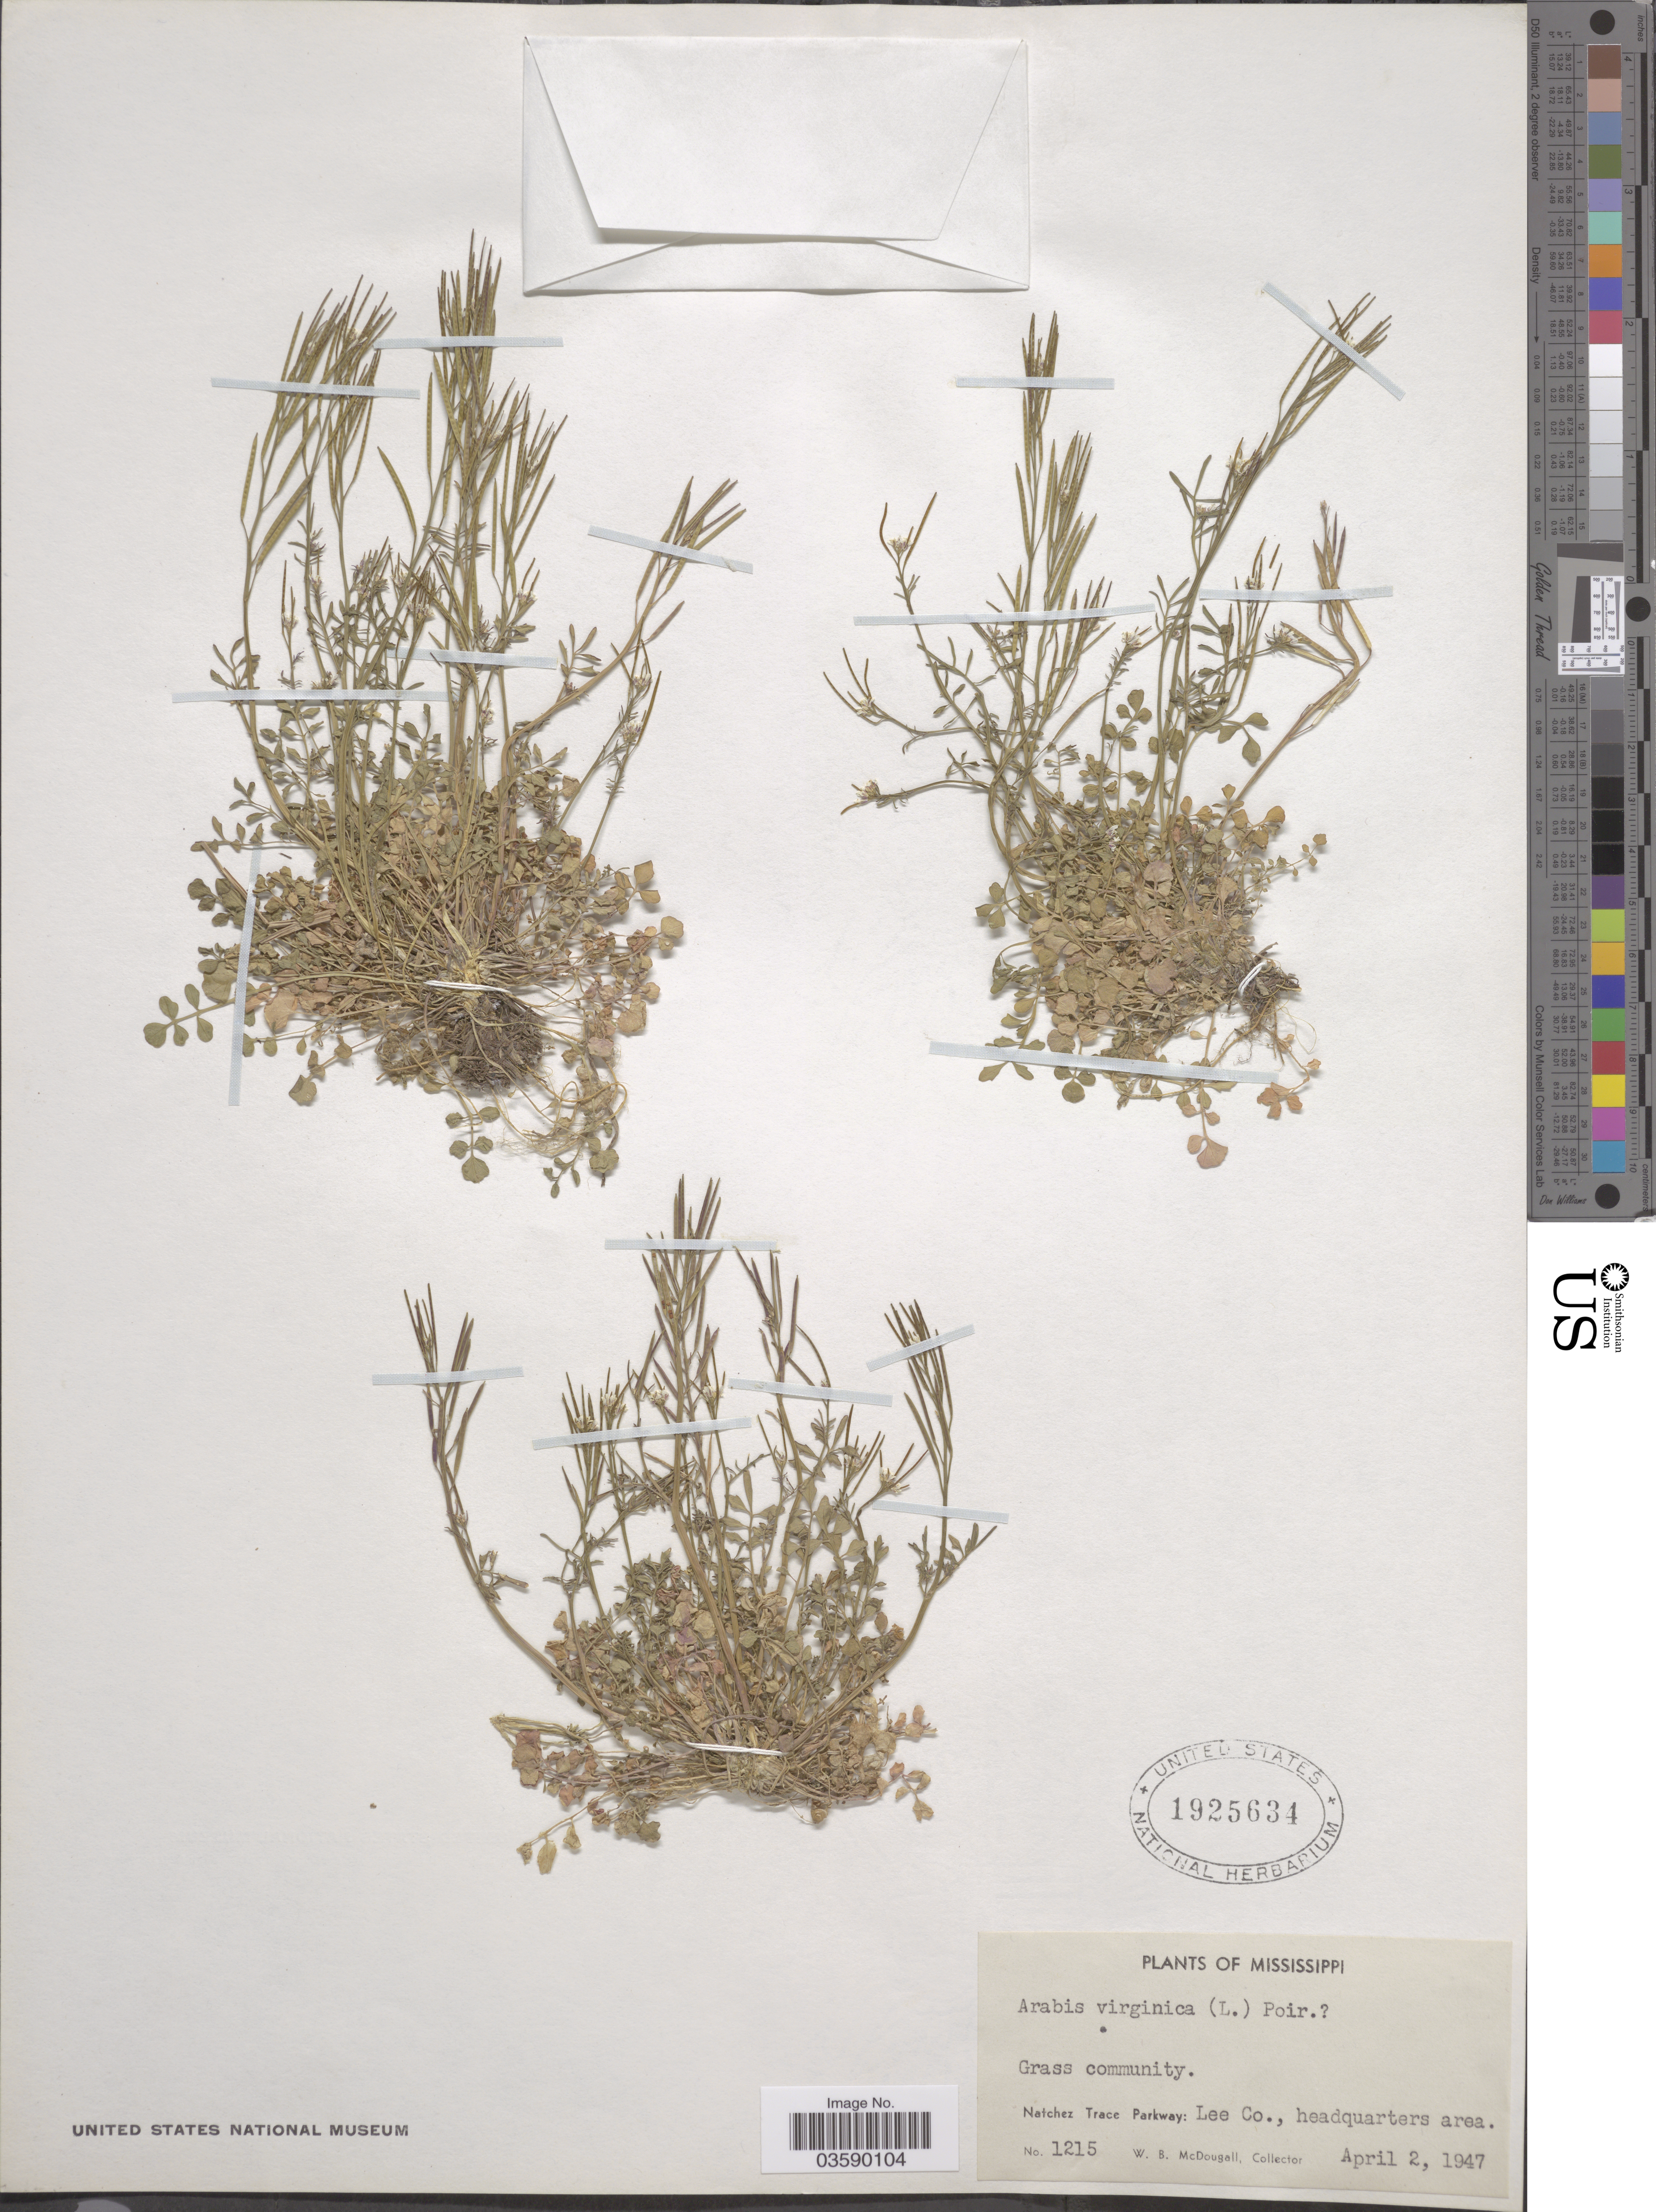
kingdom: Plantae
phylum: Tracheophyta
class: Magnoliopsida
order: Brassicales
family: Brassicaceae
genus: Cardamine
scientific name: Cardamine sp.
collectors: W. B. McDougall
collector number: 1215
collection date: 1947-04-02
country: United States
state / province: Mississippi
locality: Natches Trace Parkway: Lee Co., headquarters area.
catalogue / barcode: US 1925634